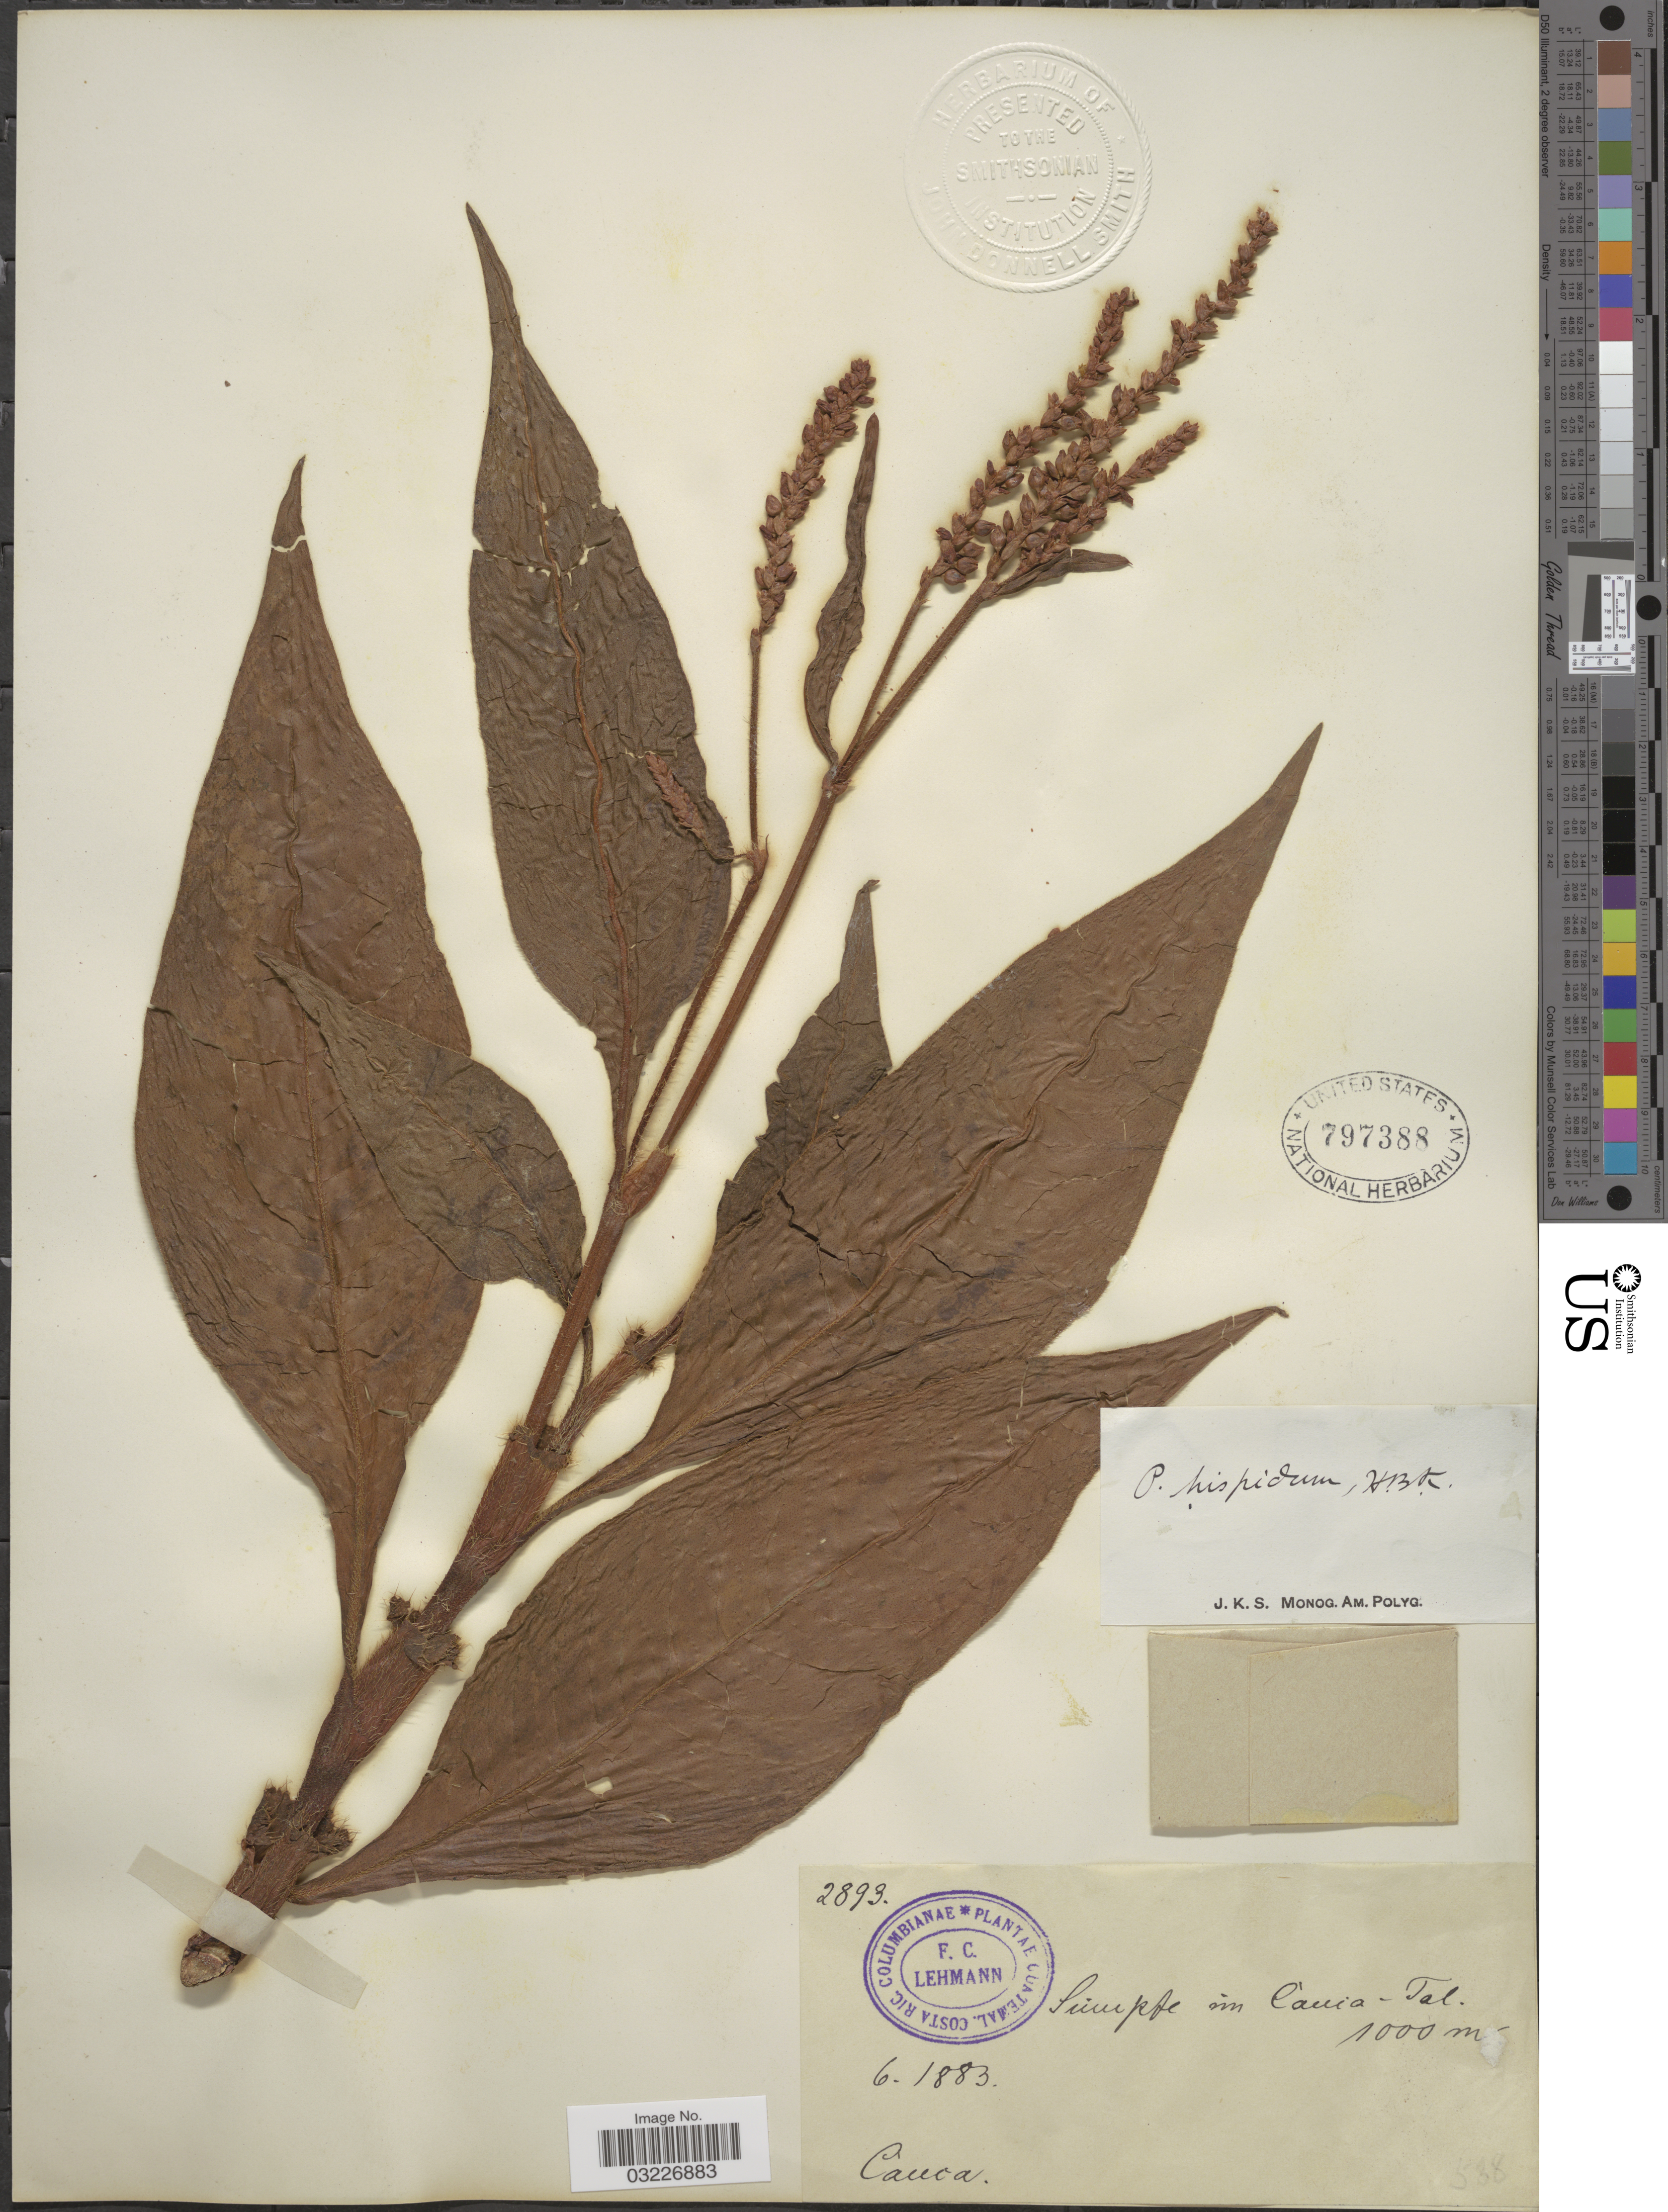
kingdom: Plantae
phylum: Tracheophyta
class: Magnoliopsida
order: Caryophyllales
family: Polygonaceae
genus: Polygonum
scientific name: Polygonum hispidum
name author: Kunth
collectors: F. C. Lehmann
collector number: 2893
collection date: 1883-06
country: Colombia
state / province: Cauca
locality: Sumpfe im Cauca - Tal.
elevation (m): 1000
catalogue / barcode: US 797388